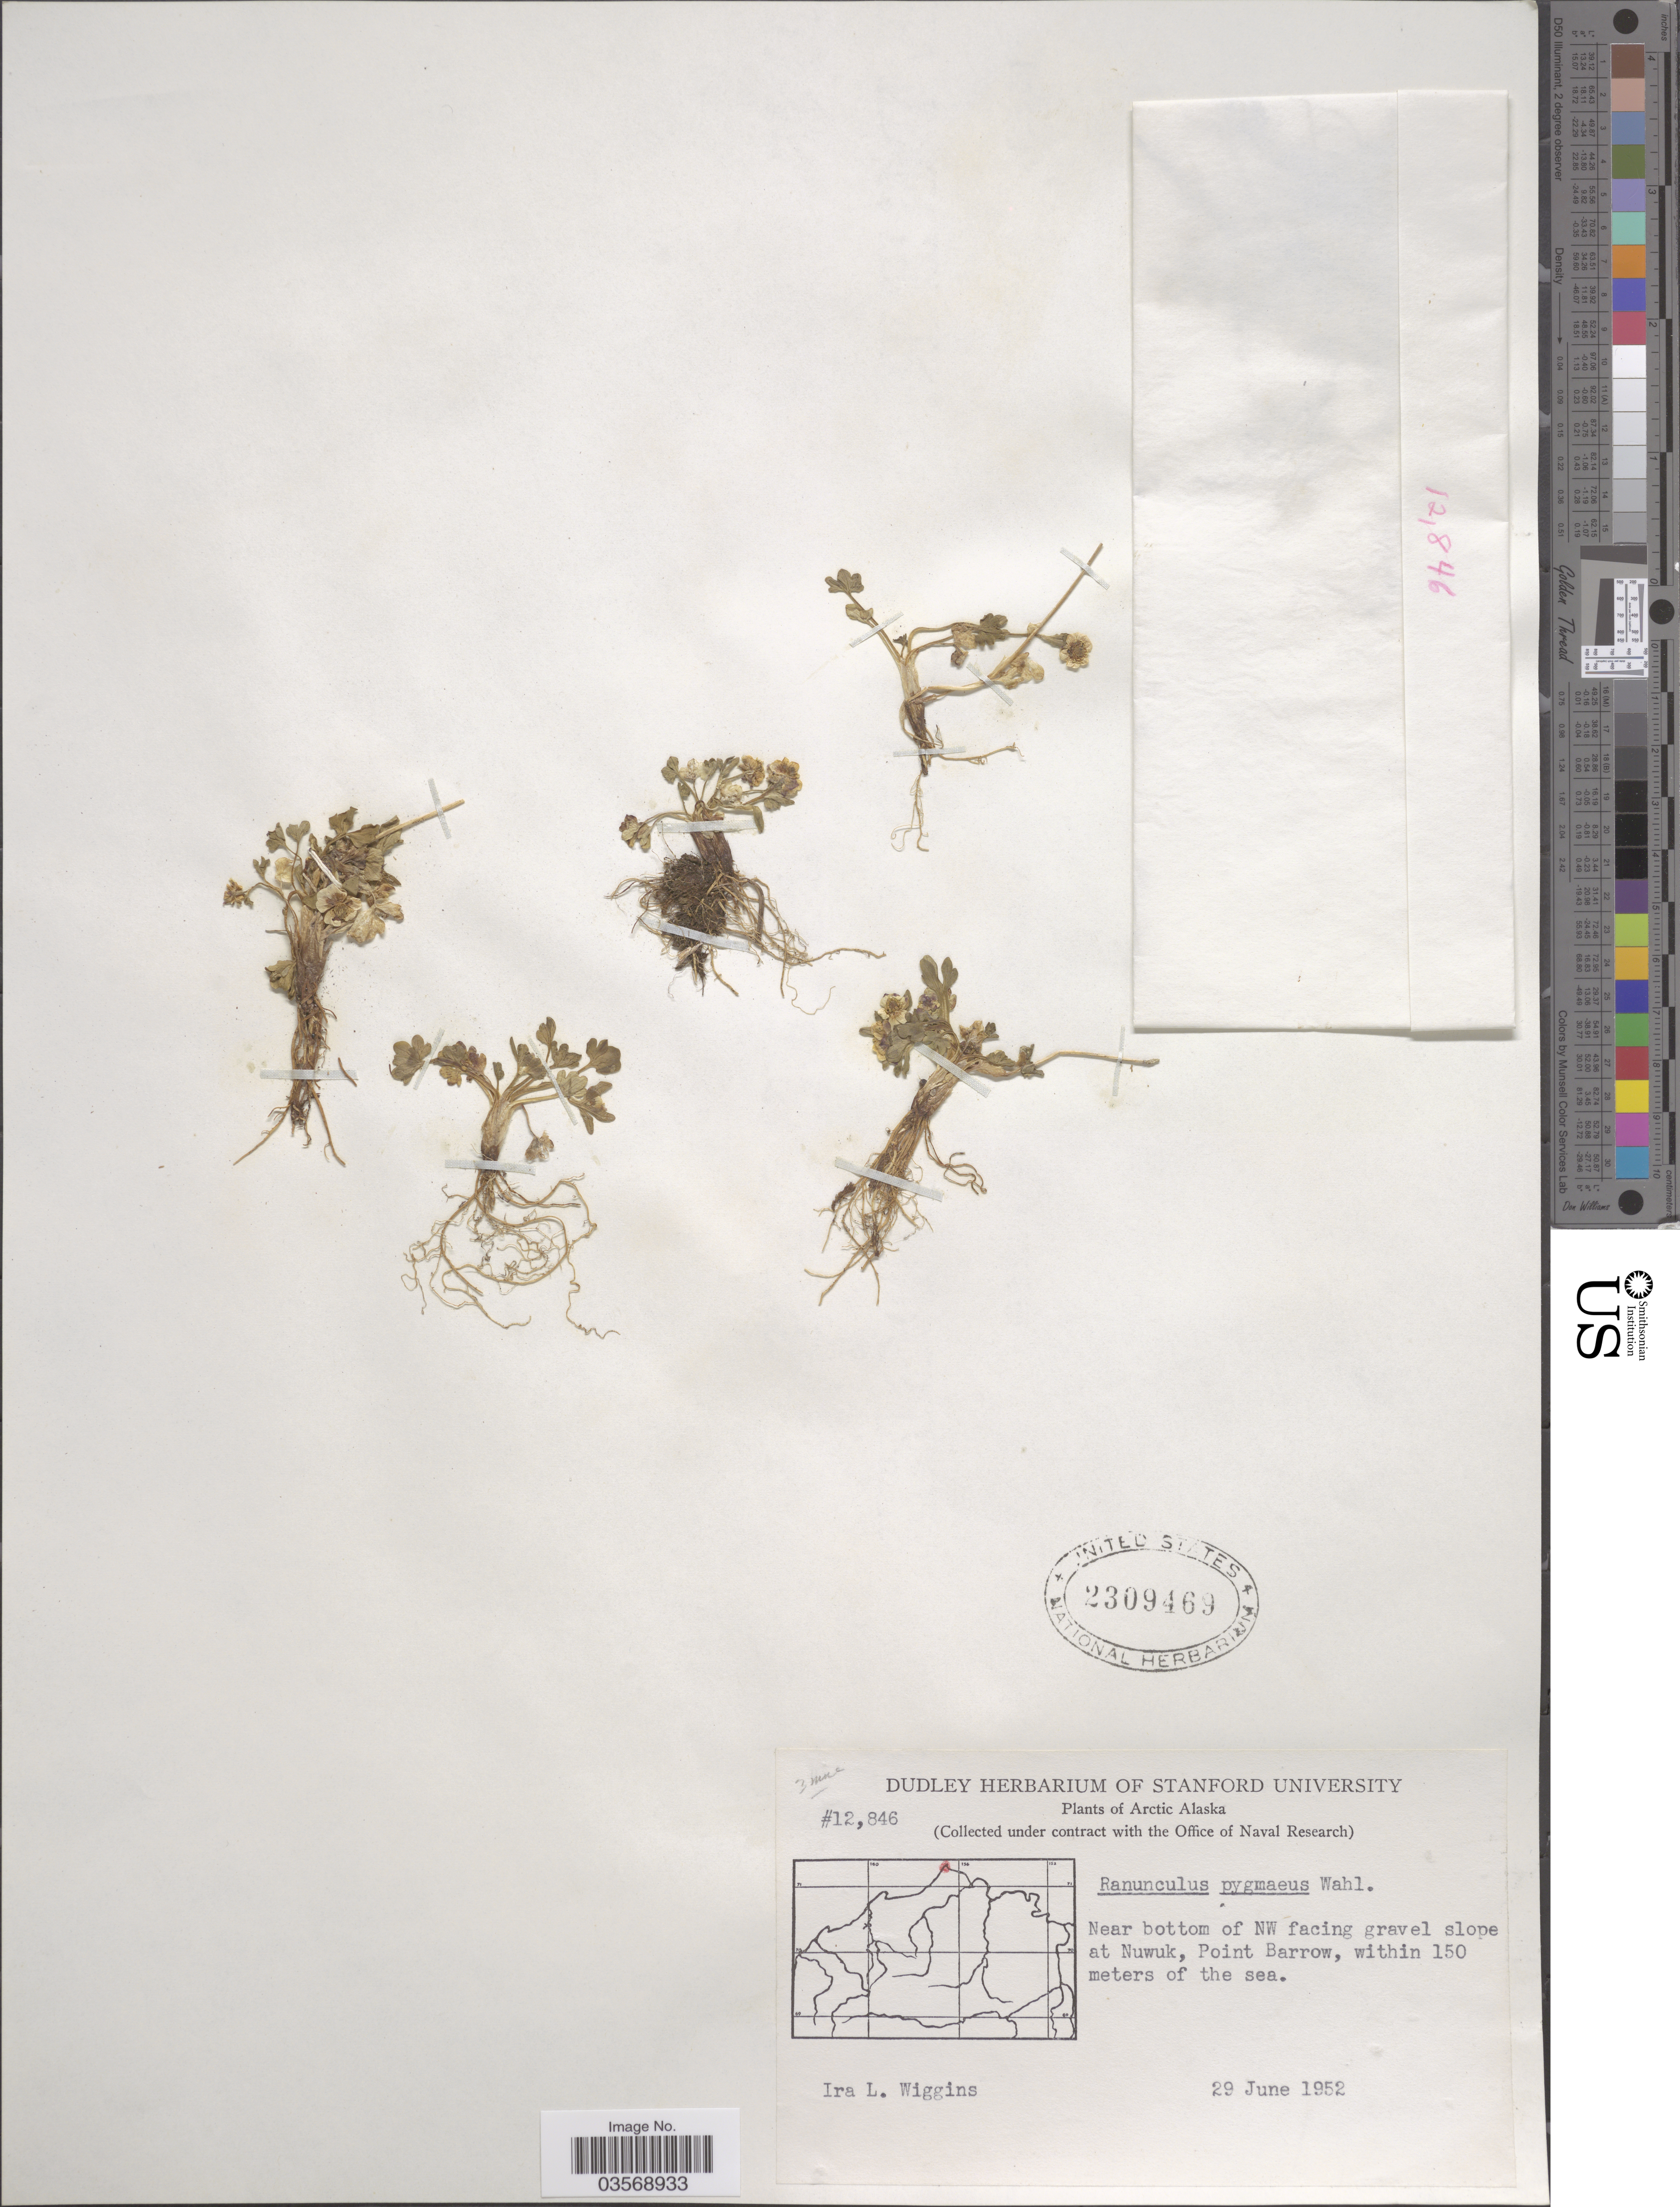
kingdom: Plantae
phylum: Tracheophyta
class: Magnoliopsida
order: Ranunculales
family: Ranunculaceae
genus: Ranunculus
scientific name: Ranunculus pygmaeus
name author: Wahlenb.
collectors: I. L. Wiggins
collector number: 12846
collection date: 1952-06-29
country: United States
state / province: Alaska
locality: Arctic Alaska. Near bottom of NW facing gravel slope at Nuwuk, Point Barrow.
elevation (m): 150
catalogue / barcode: US 2309469